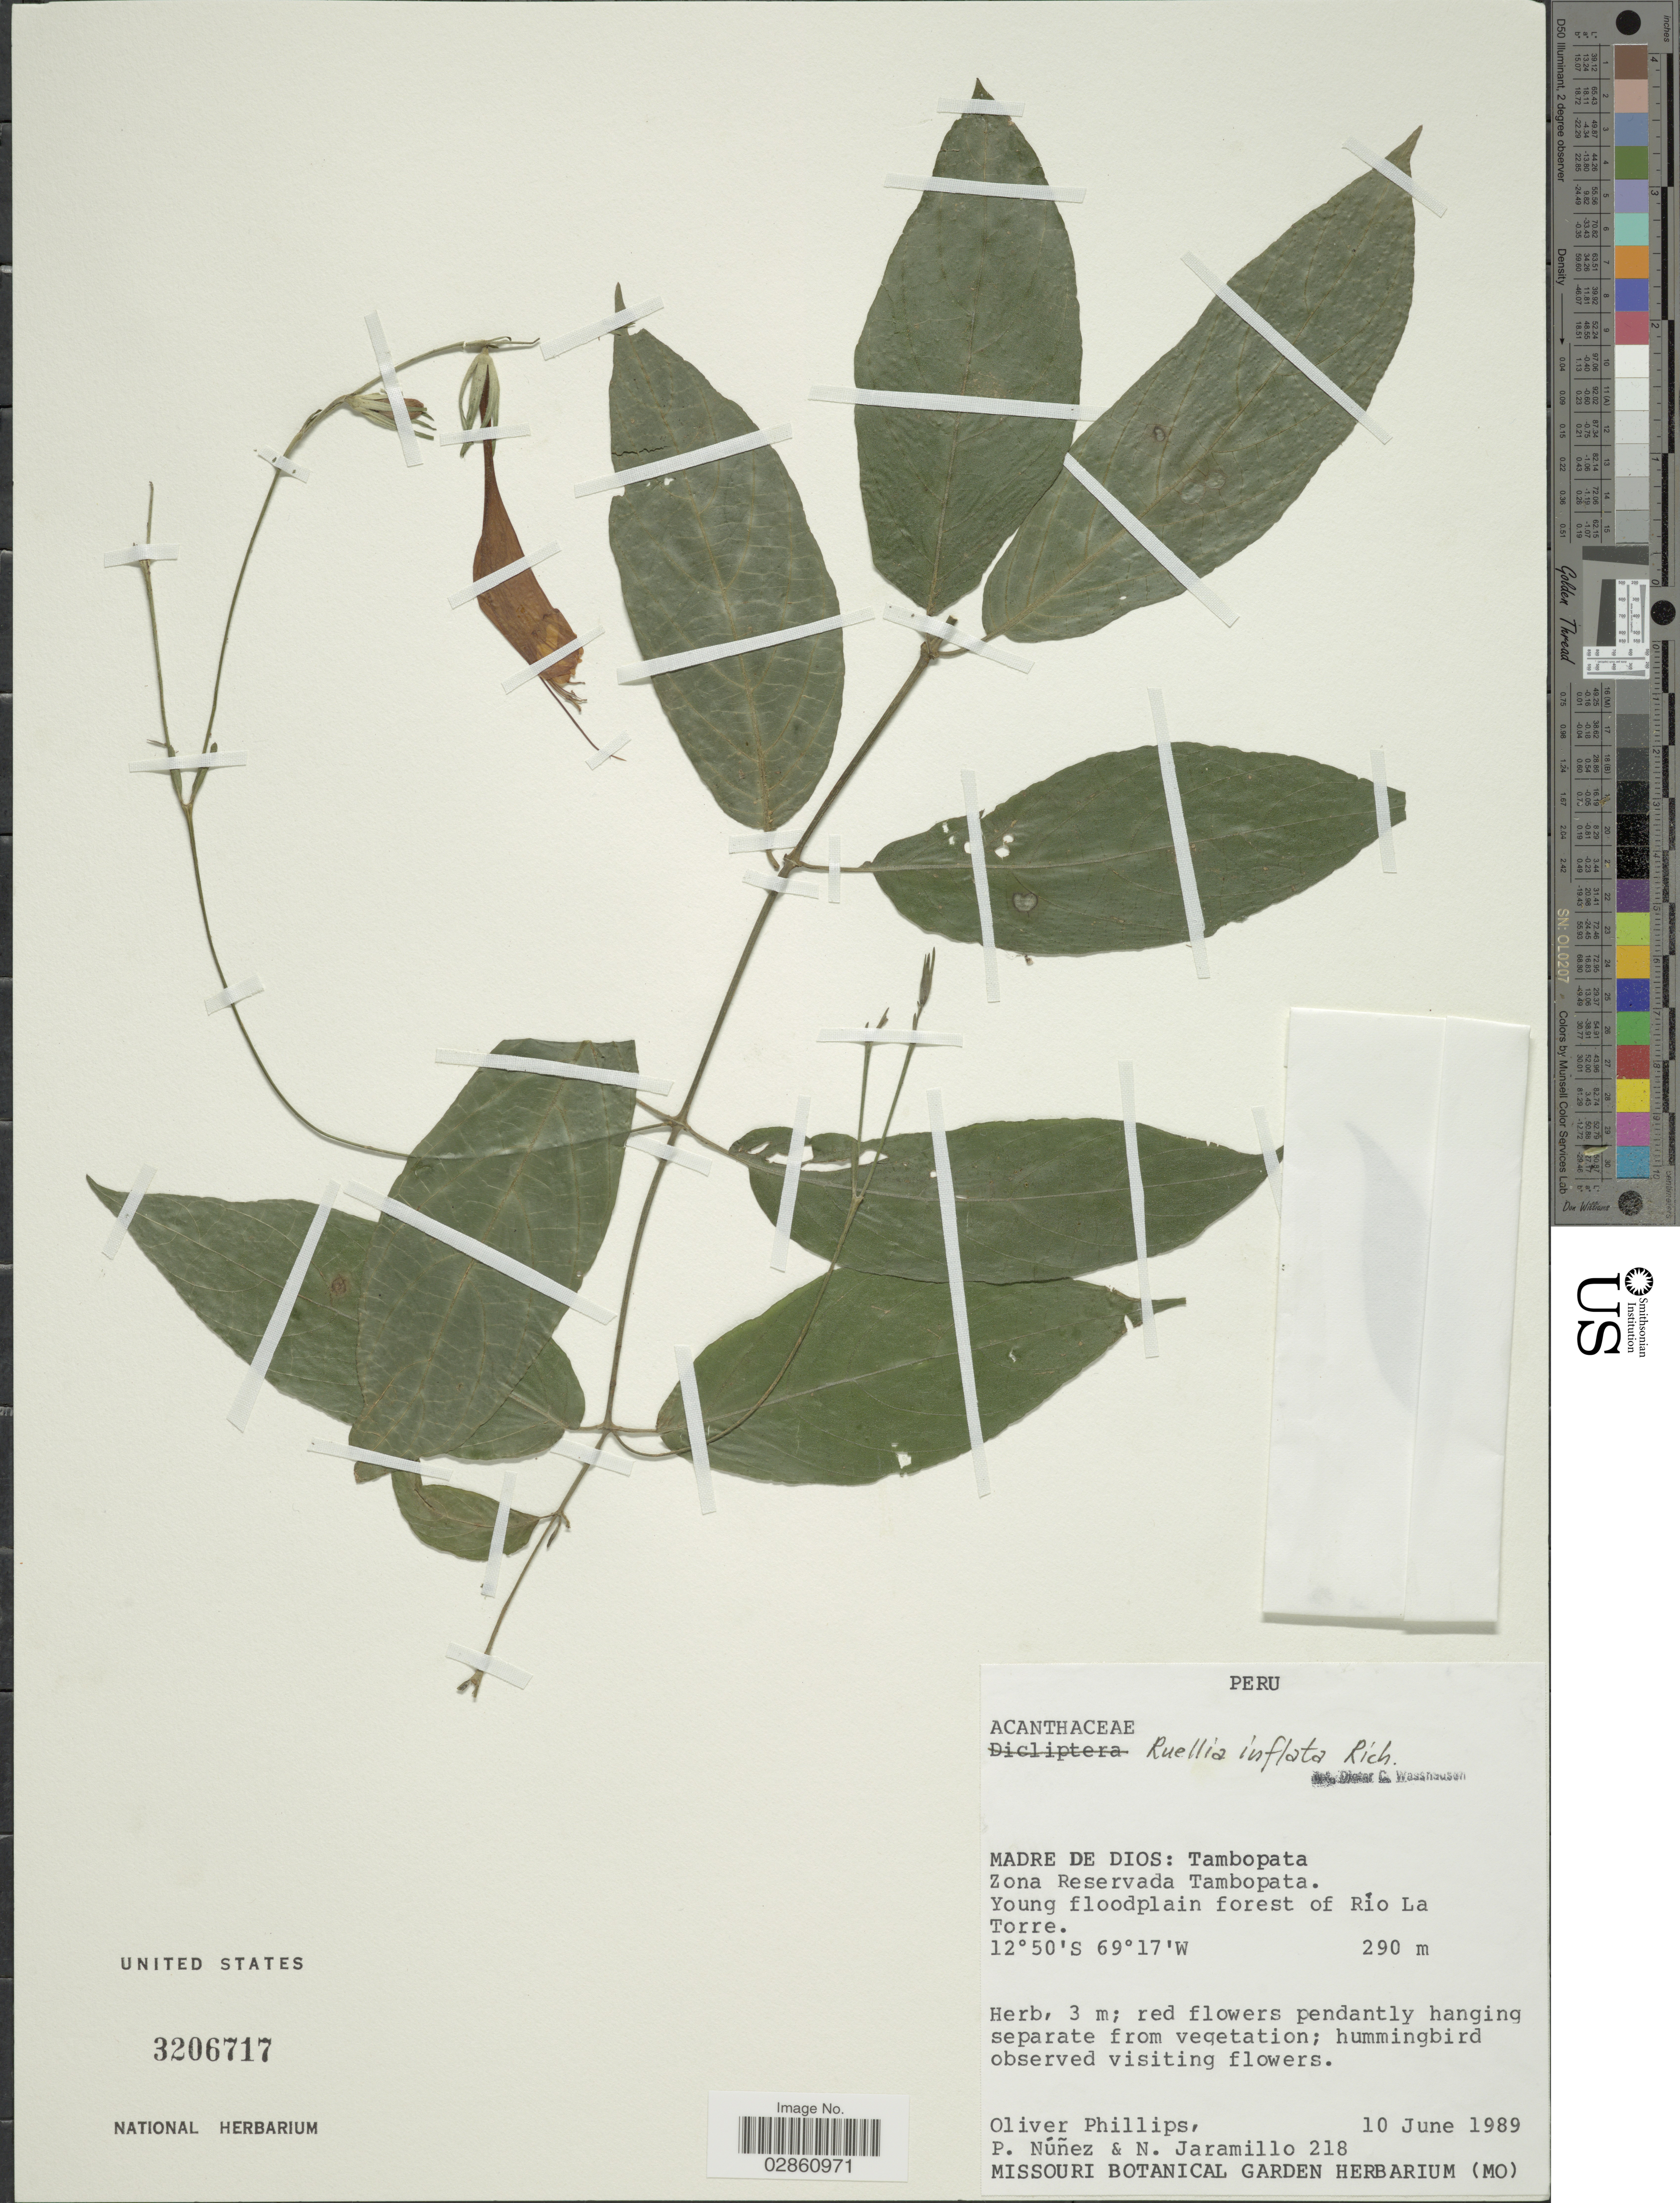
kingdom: Plantae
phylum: Tracheophyta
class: Magnoliopsida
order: Lamiales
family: Acanthaceae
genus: Ruellia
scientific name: Ruellia inflata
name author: Rich.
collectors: O. Phillips, P. Nuñez V. & N. Jaramillo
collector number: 218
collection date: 1989-06-10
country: Peru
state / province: Madre de Dios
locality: Tambopata. Zona Reservada Tambopata. Young floodplain forest of Río La Torre.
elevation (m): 290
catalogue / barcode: US 3206717